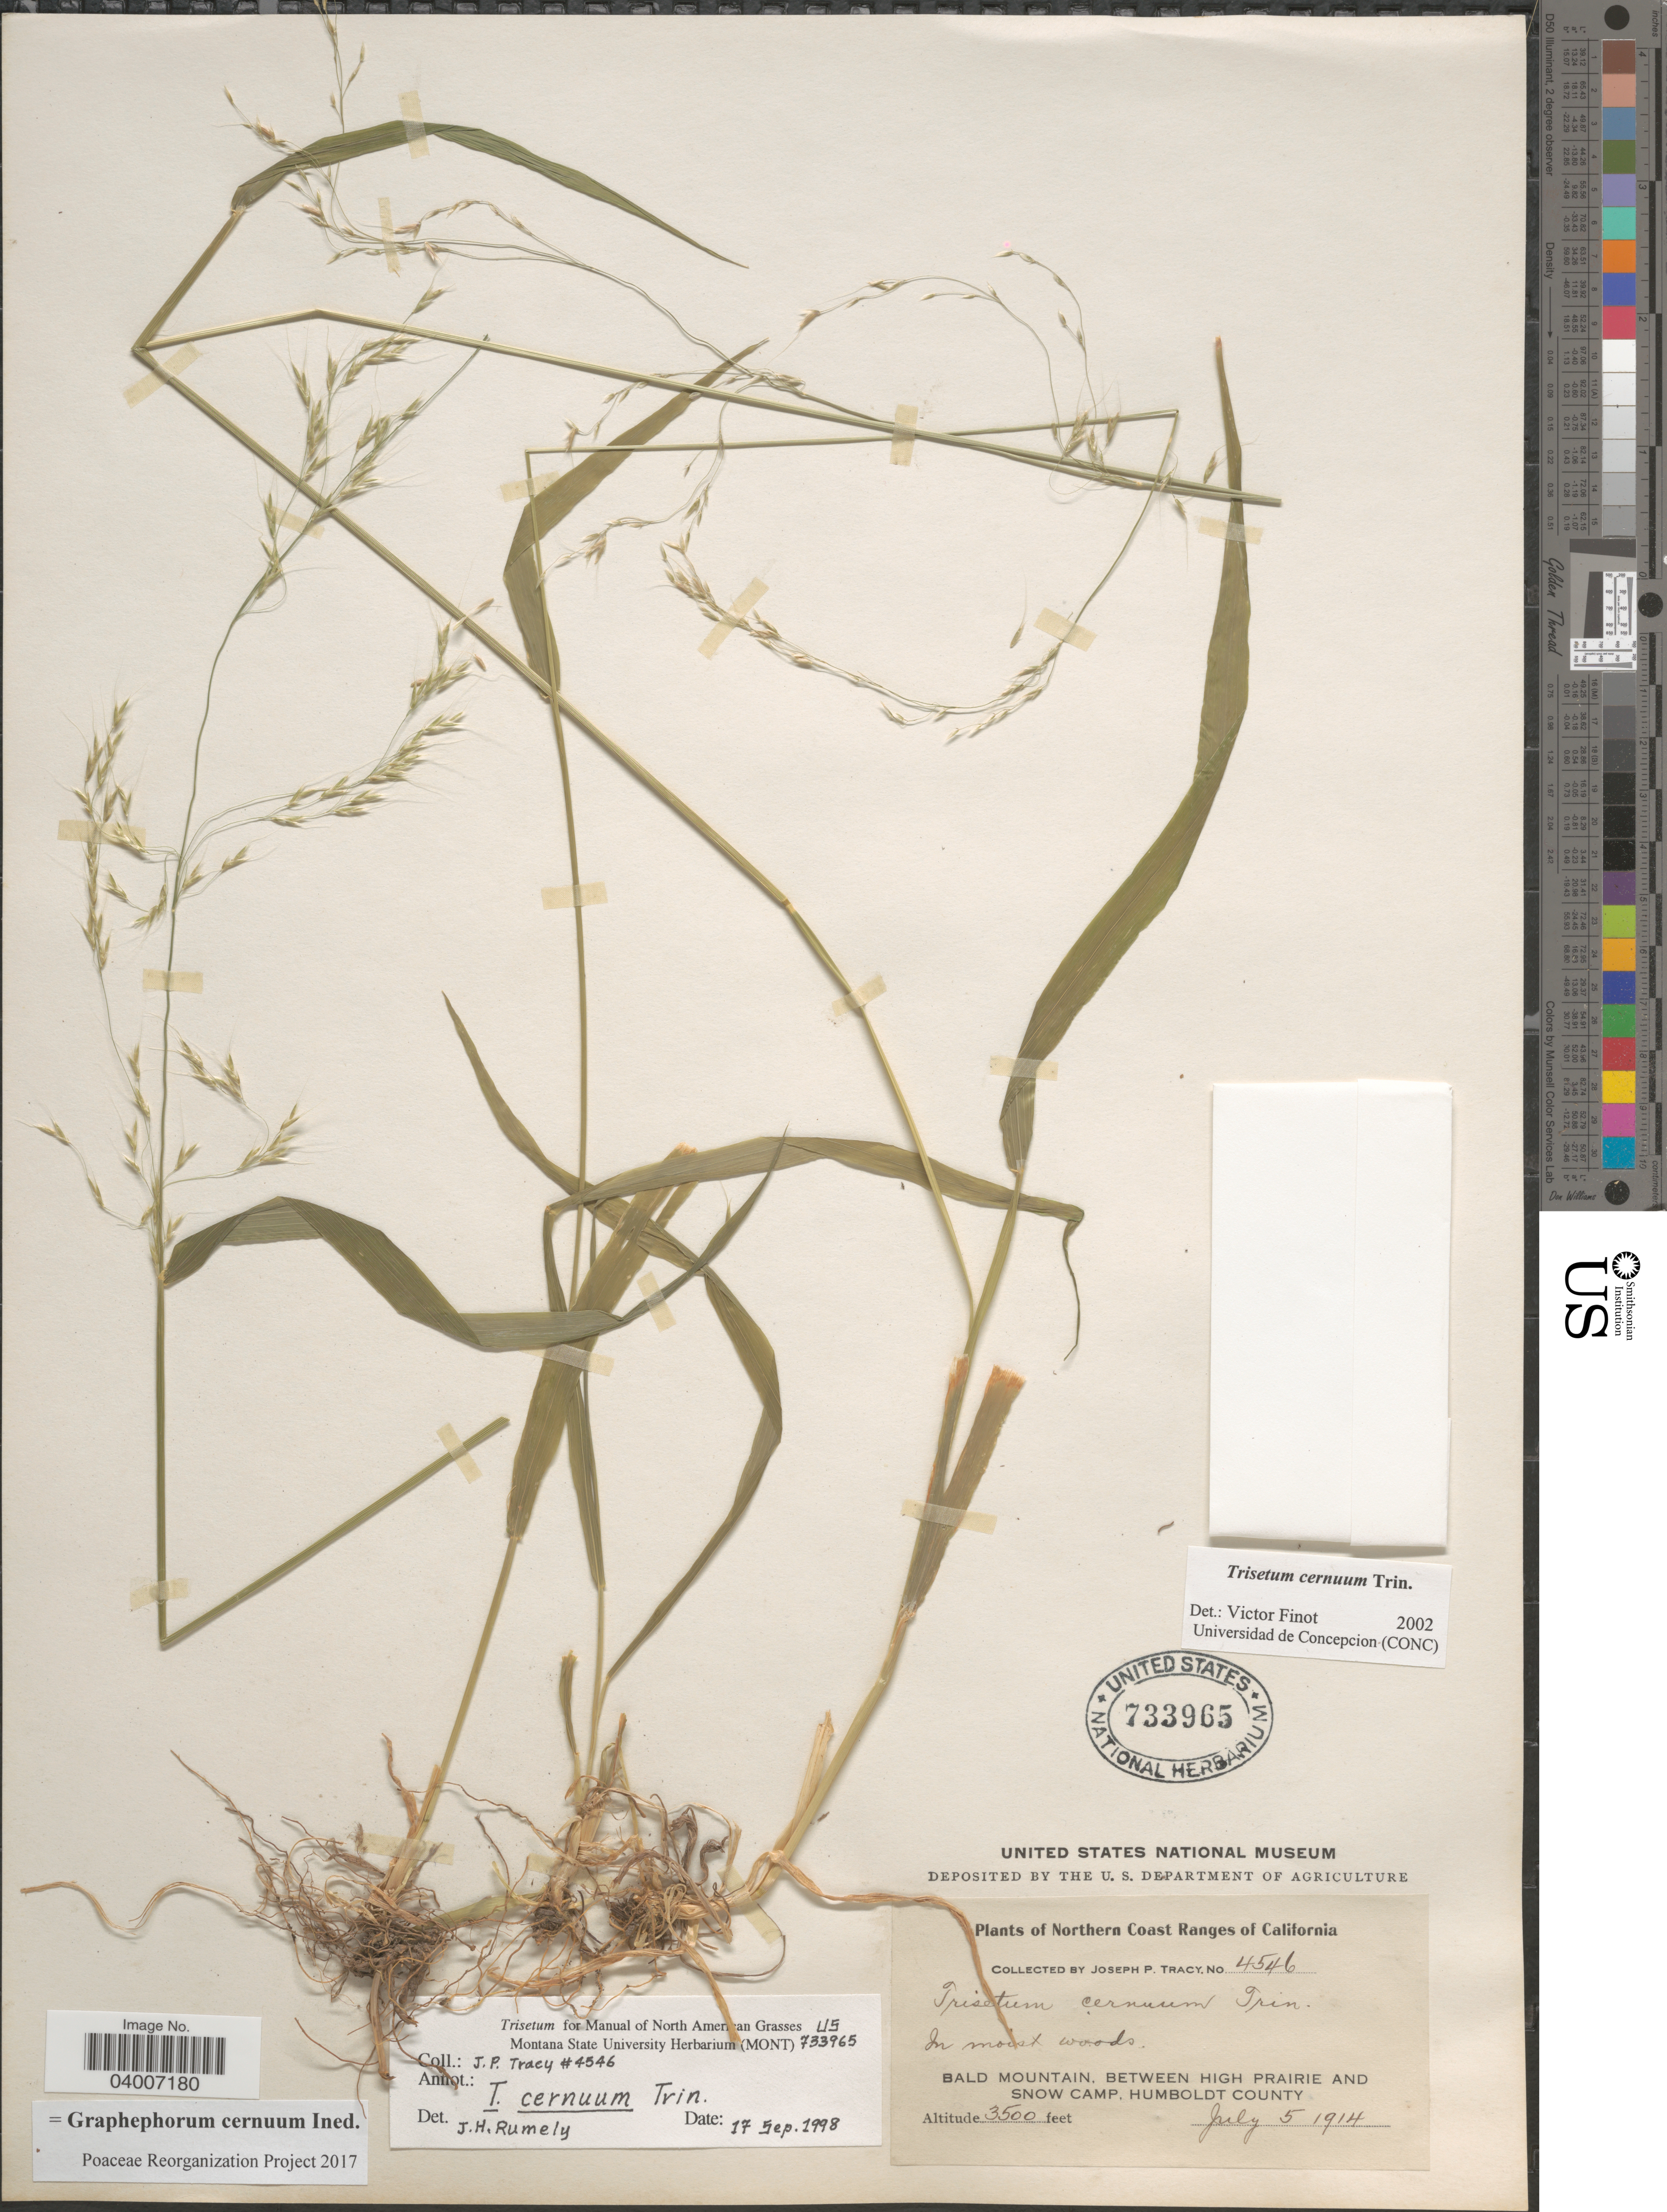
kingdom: Plantae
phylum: Tracheophyta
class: Liliopsida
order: Poales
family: Poaceae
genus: Graphephorum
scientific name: Graphephorum cernuum ined.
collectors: J. Tracy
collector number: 4546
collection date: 1914-07-05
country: United States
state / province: California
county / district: Humboldt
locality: Northern Coast Ranges of California. Bald Mountain, between High Prairie and Snow Camp, Humboldt County.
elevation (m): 1067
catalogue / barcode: US 733965